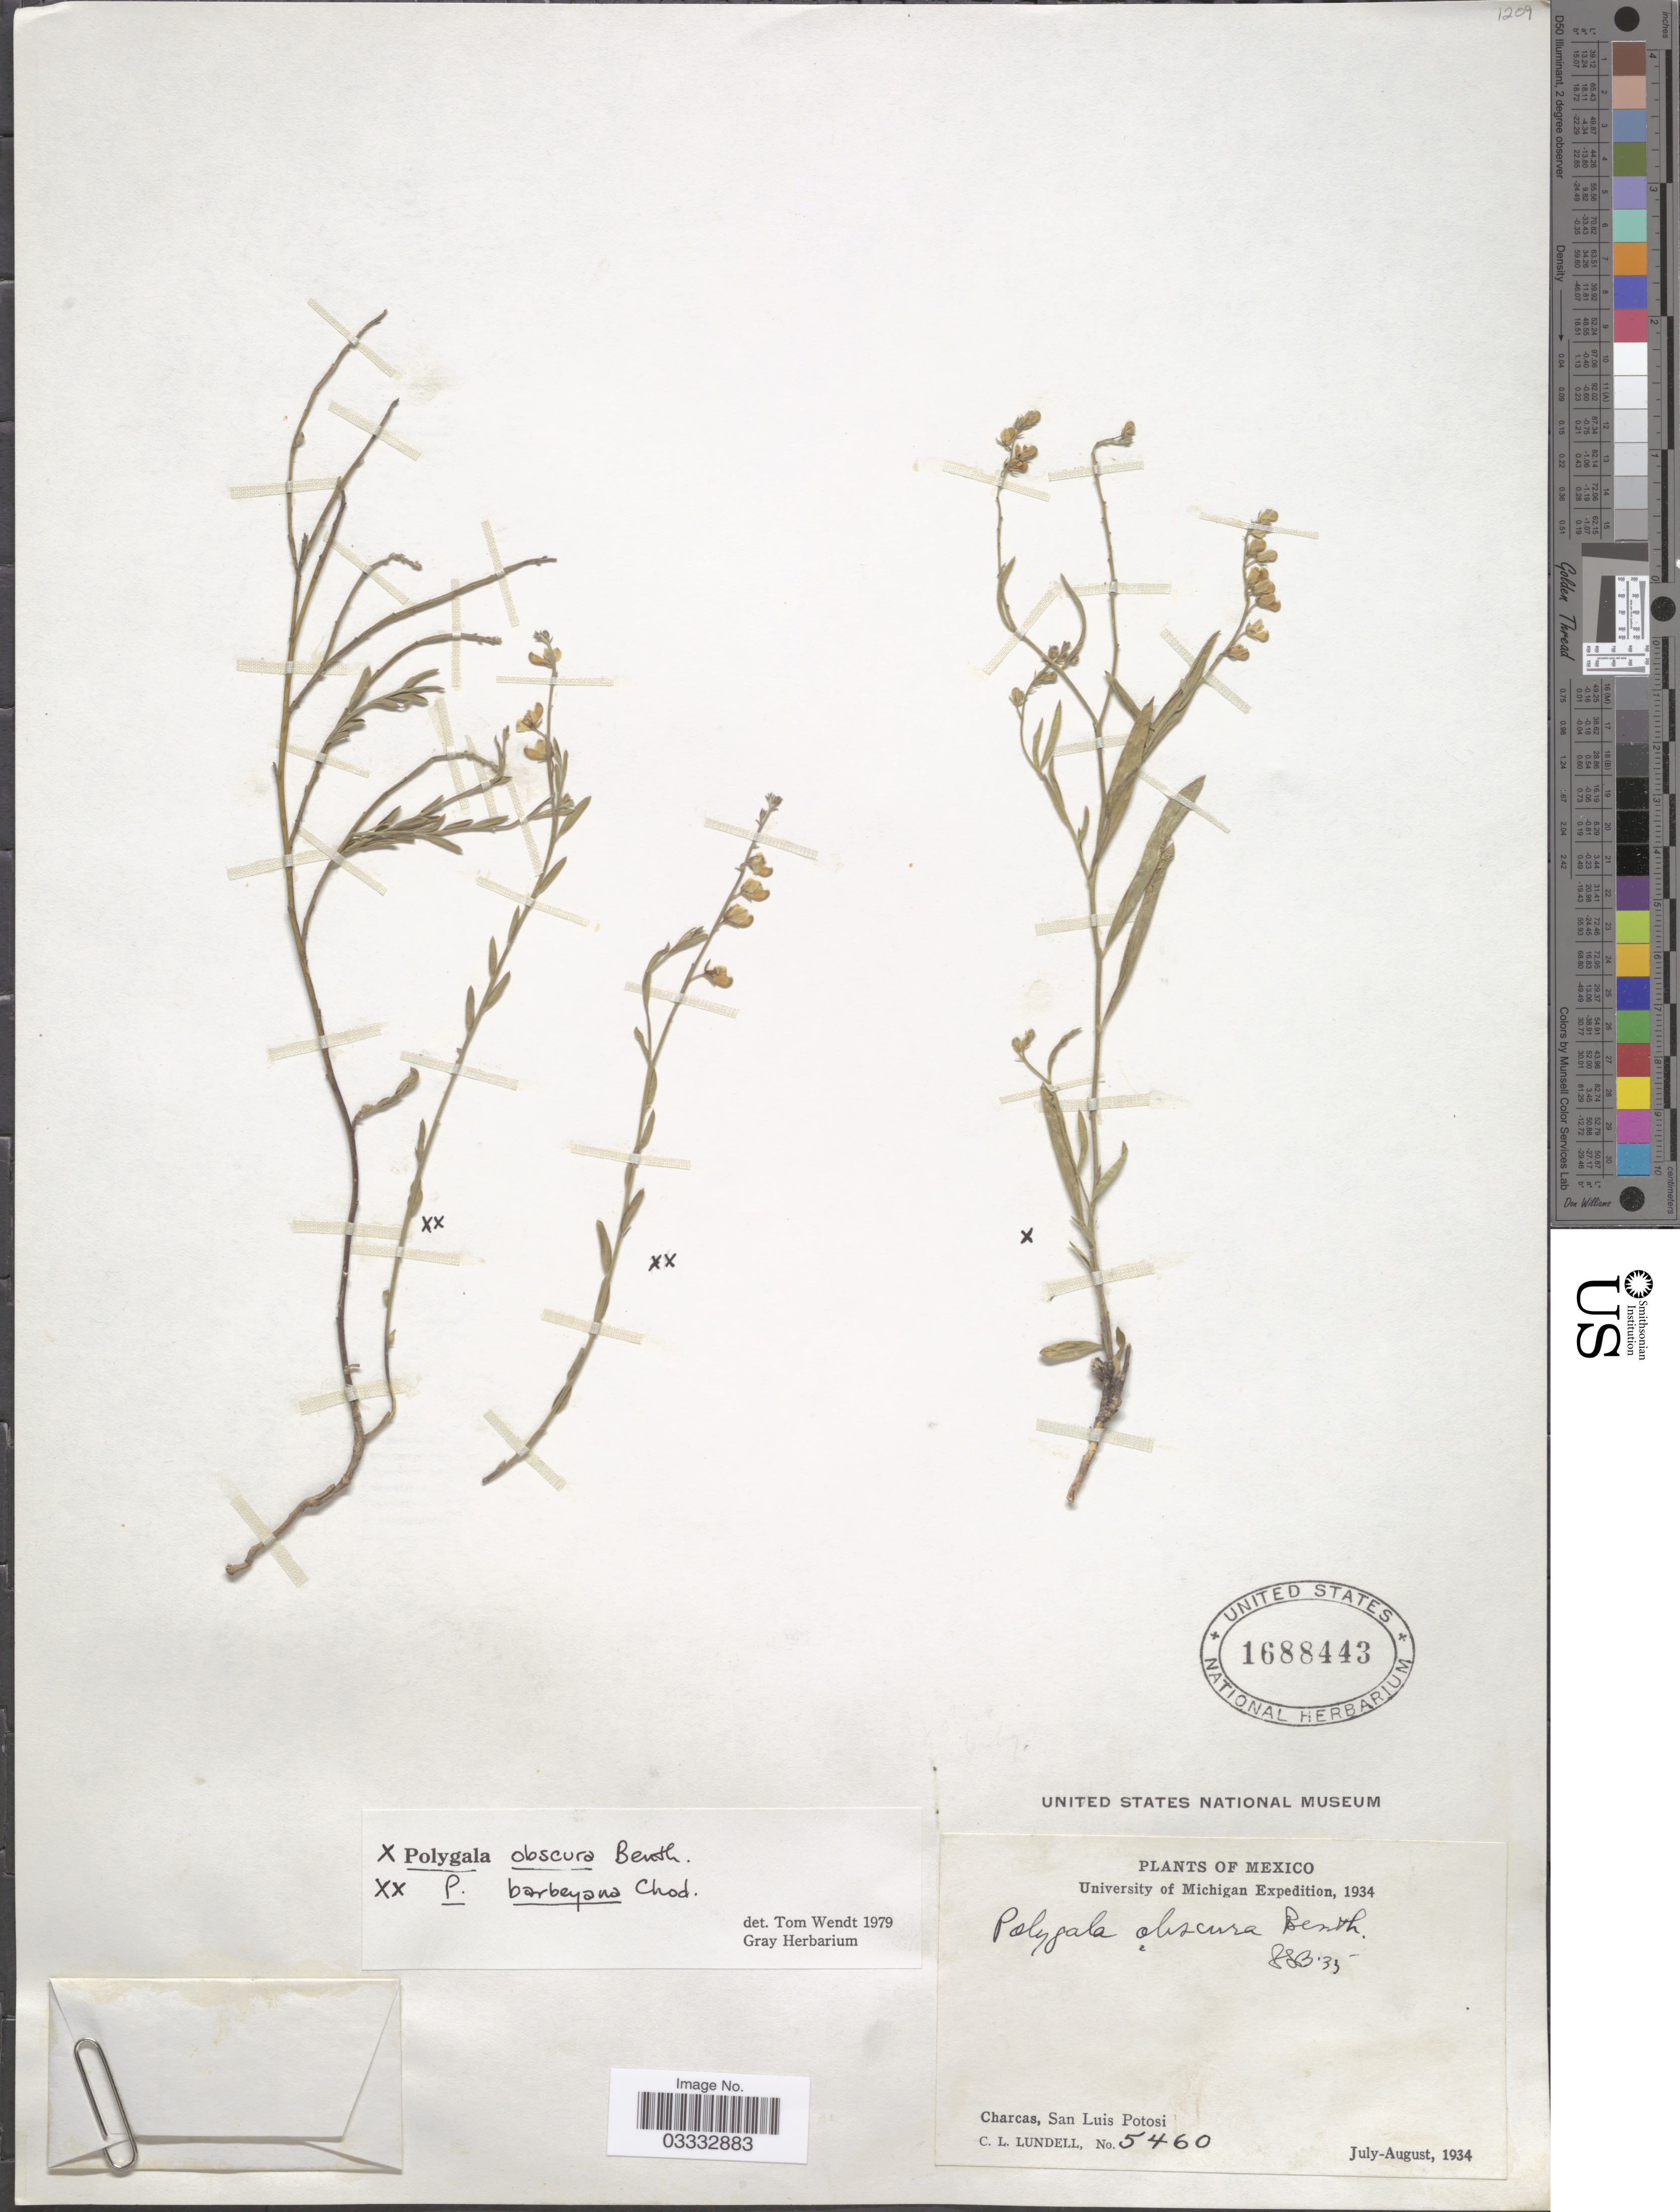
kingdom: Plantae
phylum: Tracheophyta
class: Magnoliopsida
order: Fabales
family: Polygalaceae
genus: Hebecarpa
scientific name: Hebecarpa obscura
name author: (Benth.) J.R. Abbott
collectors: C. L. Lundell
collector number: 5460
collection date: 1934-07/1934-08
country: Mexico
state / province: San Luis Potosí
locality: Charcas.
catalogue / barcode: US 1688443